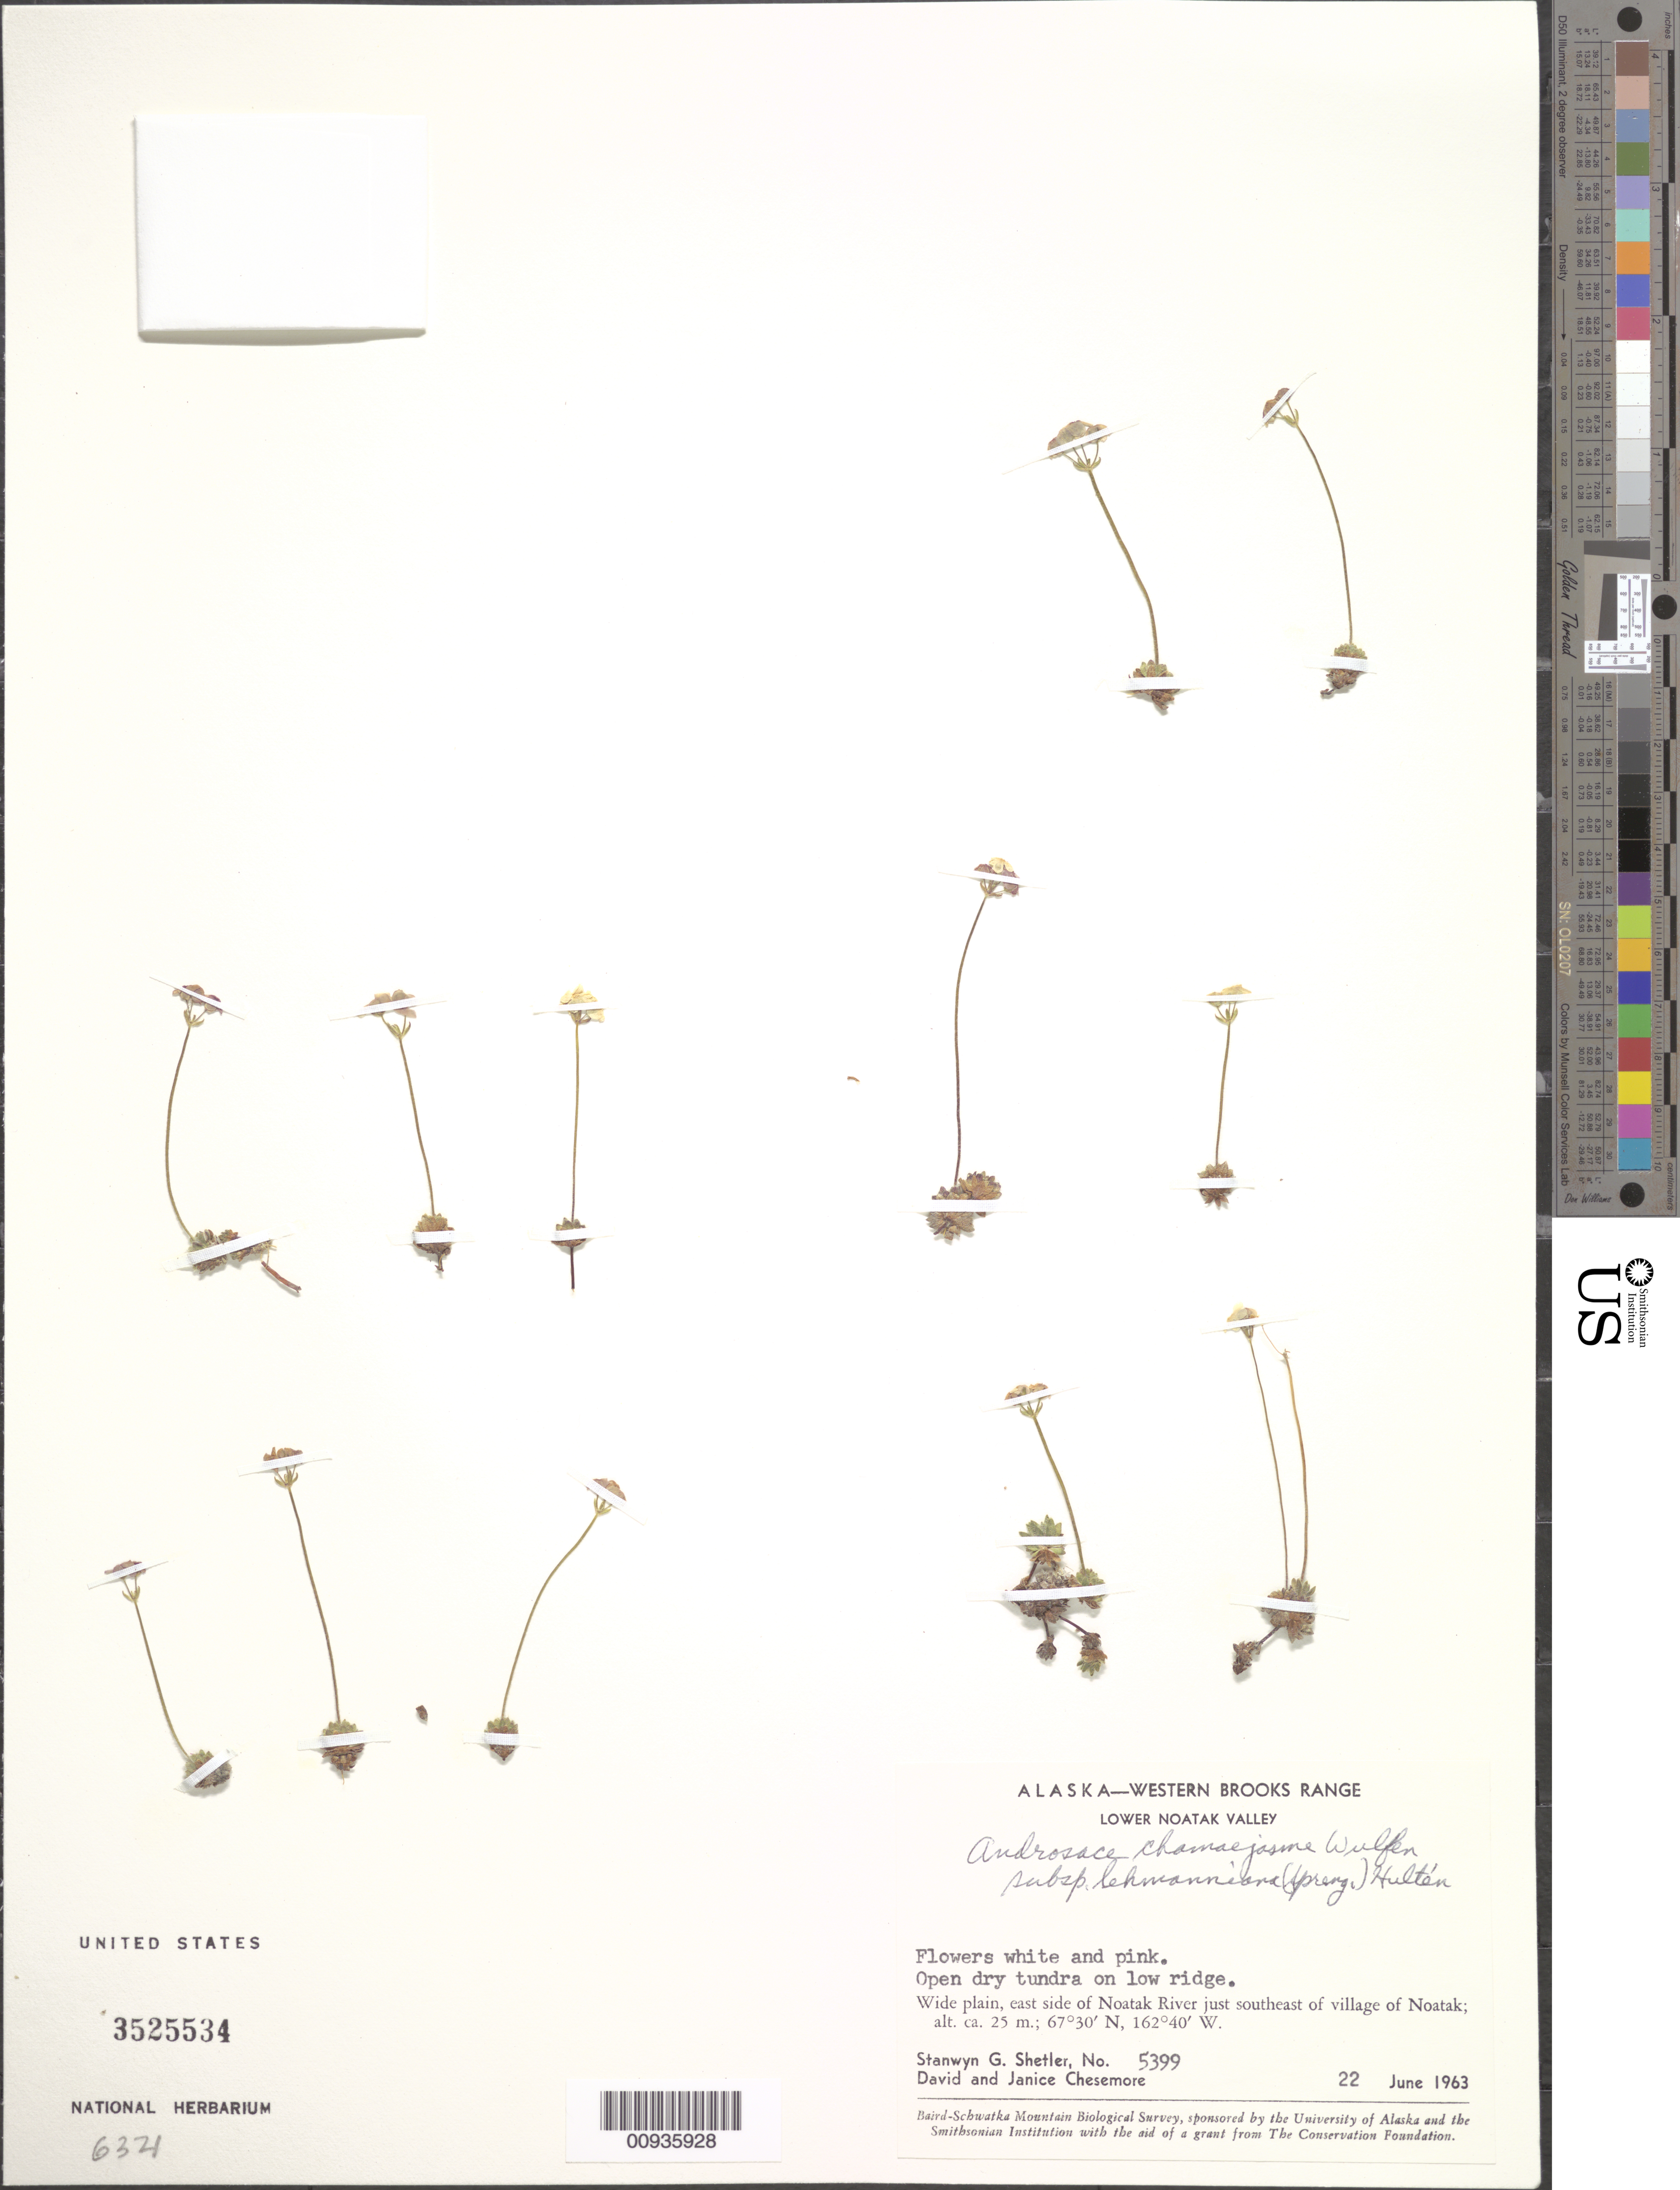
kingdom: Plantae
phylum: Tracheophyta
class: Magnoliopsida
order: Ericales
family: Primulaceae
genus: Androsace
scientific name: Androsace chamaejasme subsp. lehmanniana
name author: (Spreng.) Hultén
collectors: S. Shetler, D. Chesemore & J. Chesemore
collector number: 5399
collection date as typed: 22 Jun 1963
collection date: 1963-06-22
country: United States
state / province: Alaska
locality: East side of Noatak River just southeast of village of Noatak. Western Brooks Range, Lower Noatak Valley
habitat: Wide plain. Open, dry tundra on low ridge.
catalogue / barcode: US 3525534